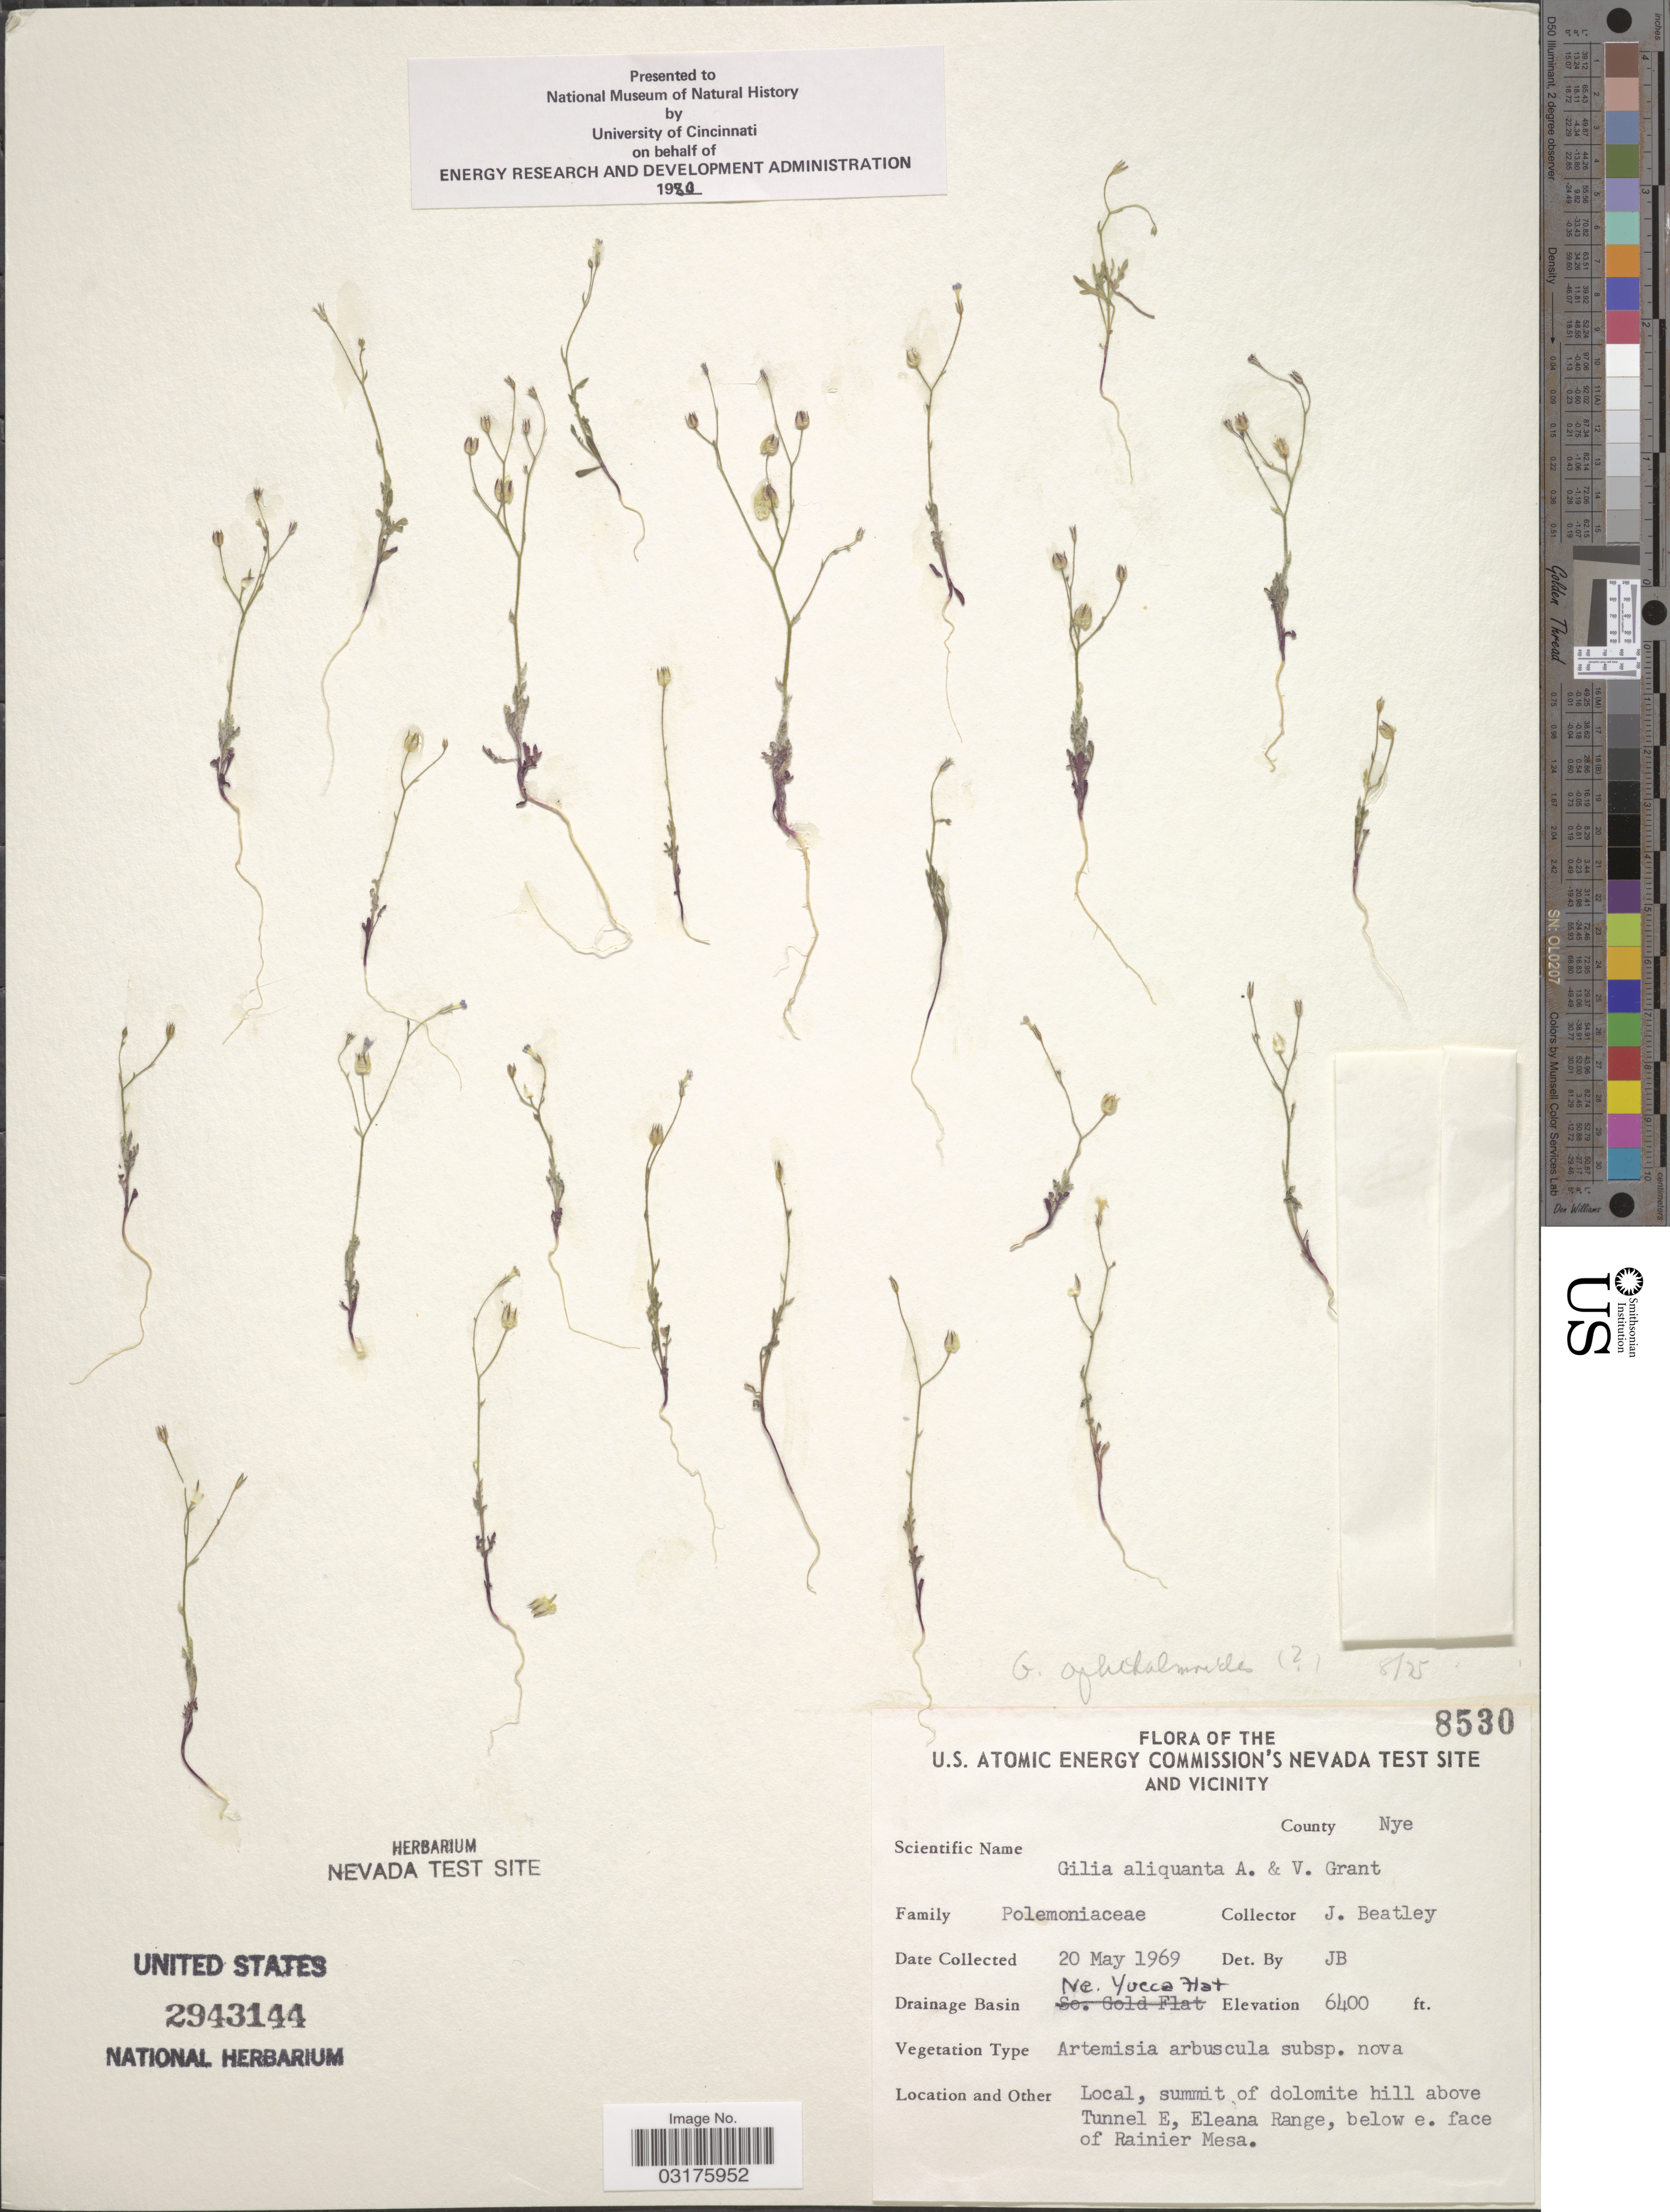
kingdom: Plantae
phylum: Tracheophyta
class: Magnoliopsida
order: Ericales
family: Polemoniaceae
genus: Gilia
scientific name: Gilia ophthalmoides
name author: Brand in Engl.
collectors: J. C. Beatley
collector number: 8530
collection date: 1969-05-20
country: United States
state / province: Nevada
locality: U.S. Atomic Energy Commission's Nevada Test Site and Vicinity, County Nye, Drainage Basin Ne. Yuccat flat, summit of dolomite hill above Tunnel E, Eleana Range, below e. face of Rainier Mesa.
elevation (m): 1951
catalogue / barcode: US 2943144